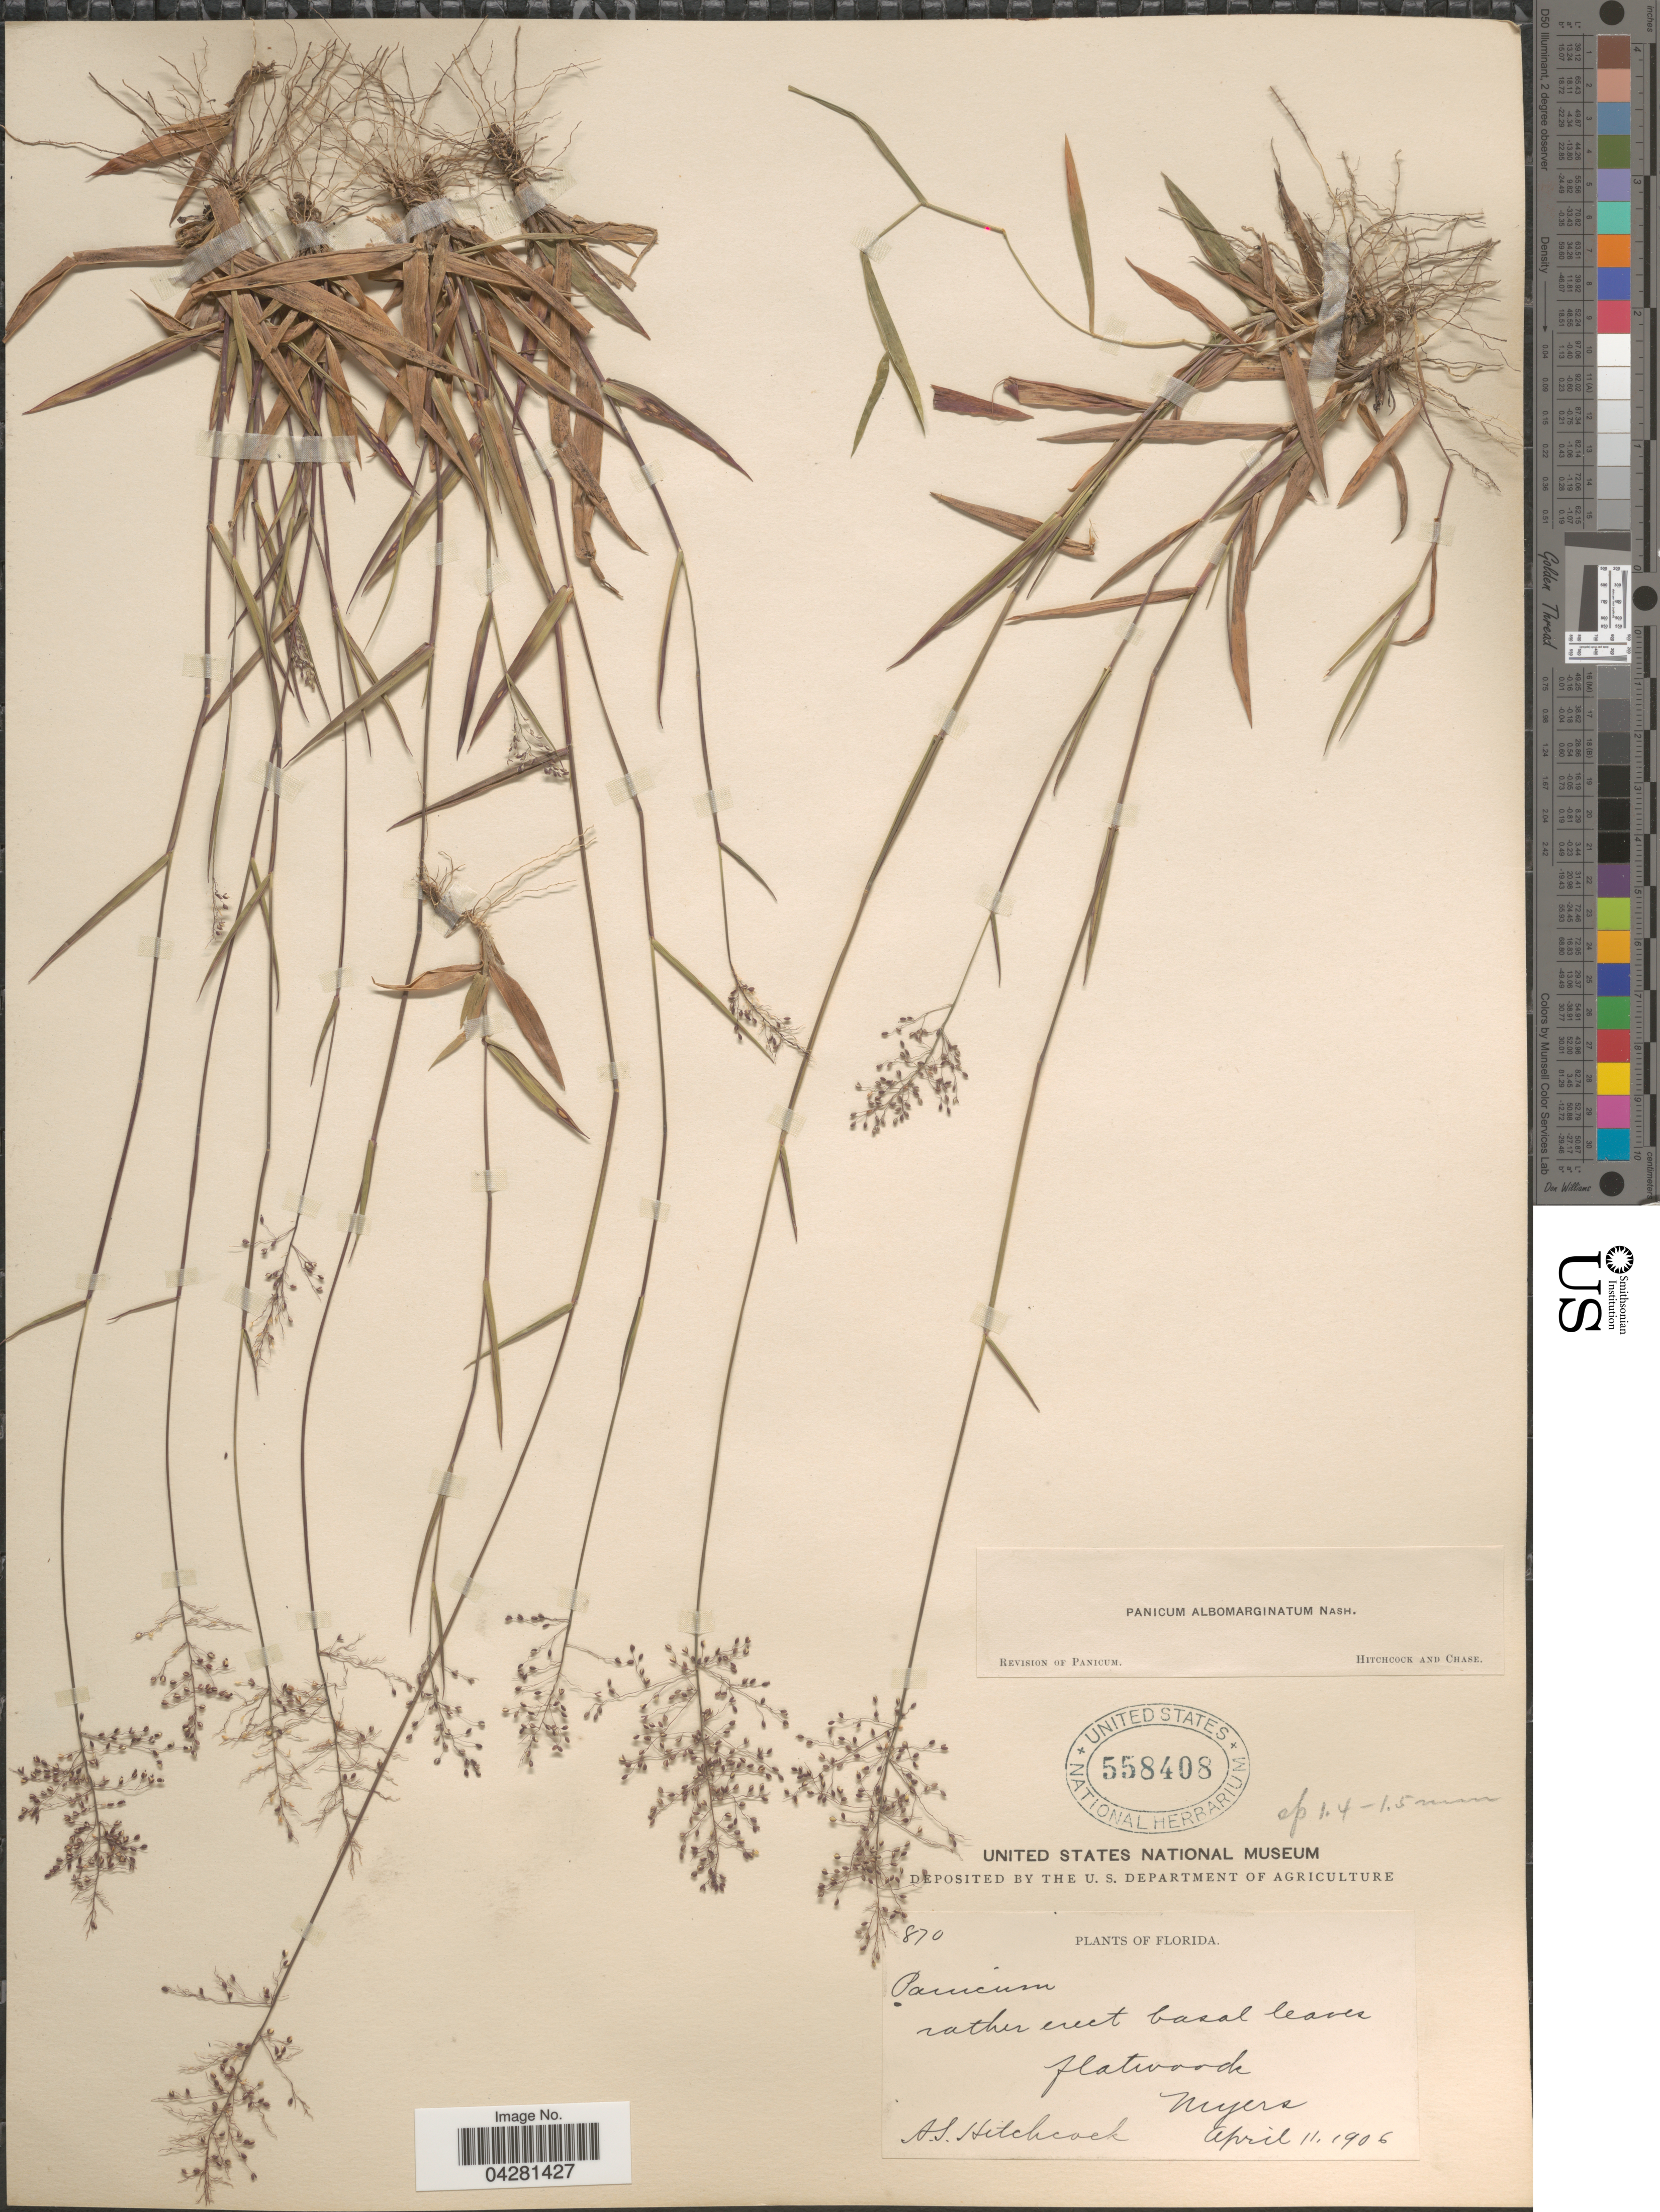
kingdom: Plantae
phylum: Tracheophyta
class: Liliopsida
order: Poales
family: Poaceae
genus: Dichanthelium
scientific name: Dichanthelium dichotomum var. unciphyllum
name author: (Trin.) Davidse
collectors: A. S. Hitchcock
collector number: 870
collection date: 1906-04-11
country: United States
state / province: Florida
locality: Flatwoods, Myers.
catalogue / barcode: US 558408